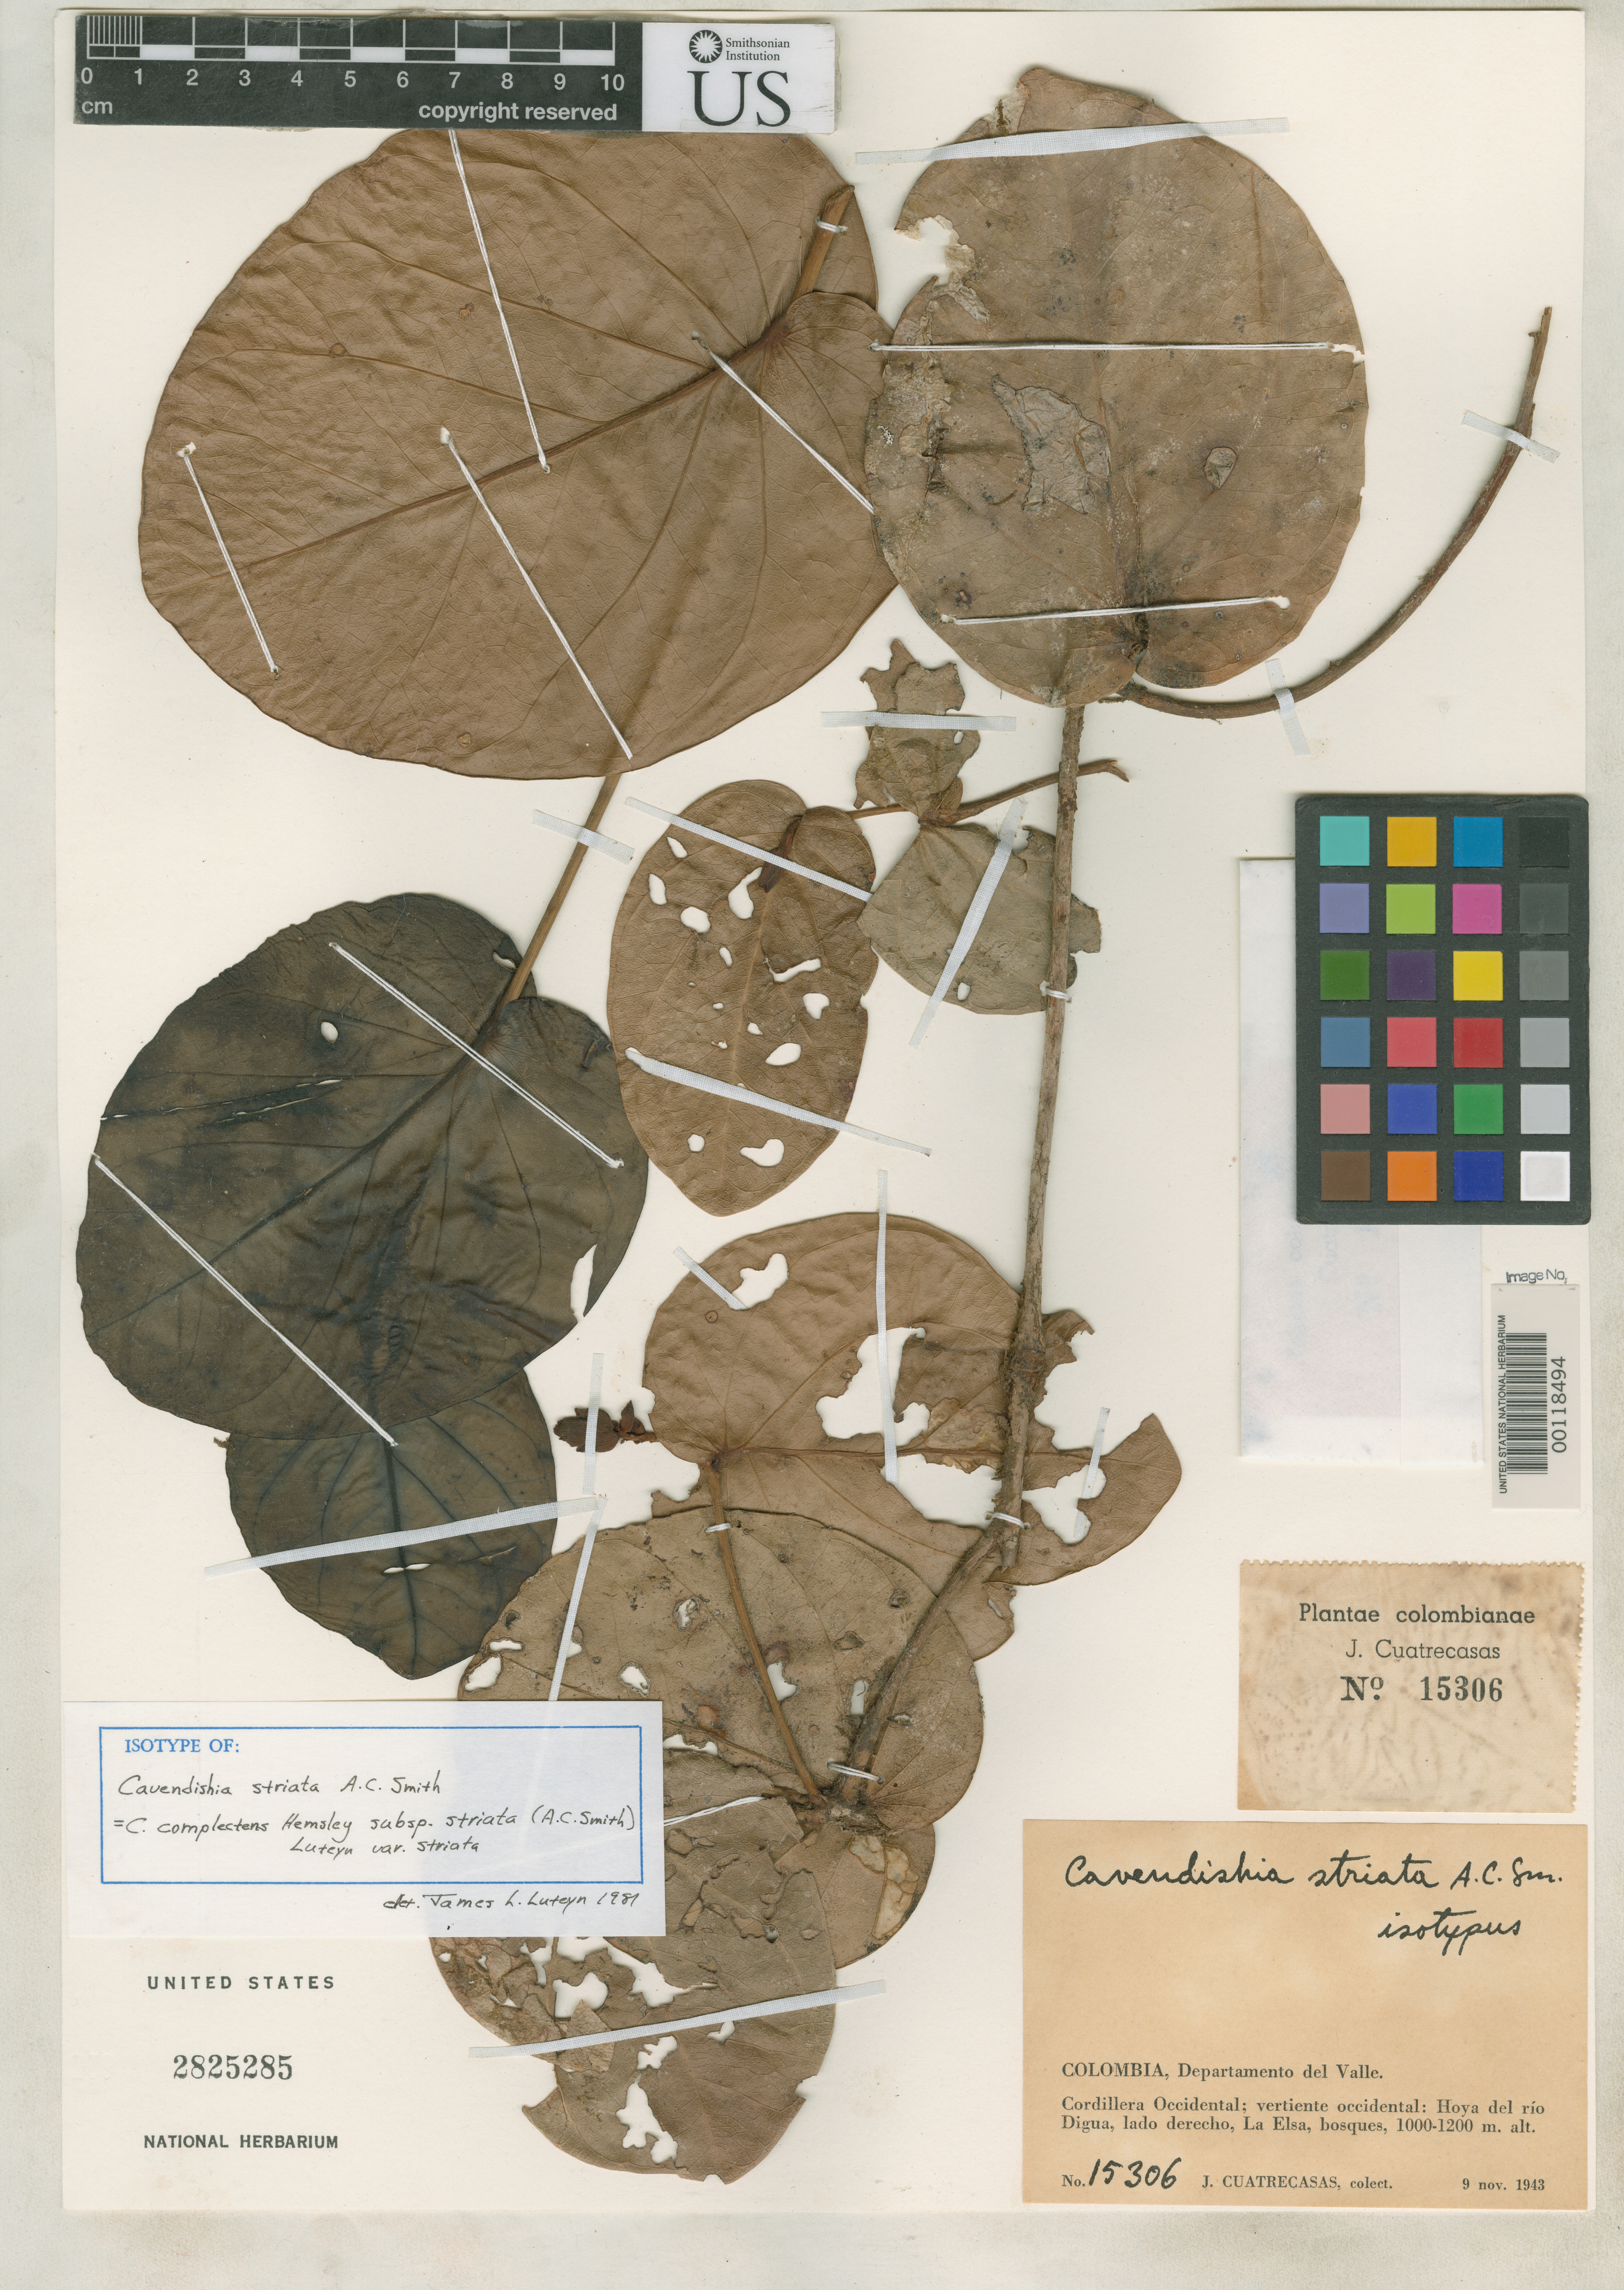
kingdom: Plantae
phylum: Tracheophyta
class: Magnoliopsida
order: Ericales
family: Ericaceae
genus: Cavendishia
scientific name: Cavendishia striata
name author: A.C. Sm.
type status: Isotype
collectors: J. Cuatrecasas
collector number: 15306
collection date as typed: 09 Nov 1943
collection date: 1943-11-09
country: Colombia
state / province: Valle del Cauca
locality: Cordillera Occidental, Vertiente Occidental, Hoya del Rio Digua, La Elsa.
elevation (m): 1000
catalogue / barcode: US 2825285